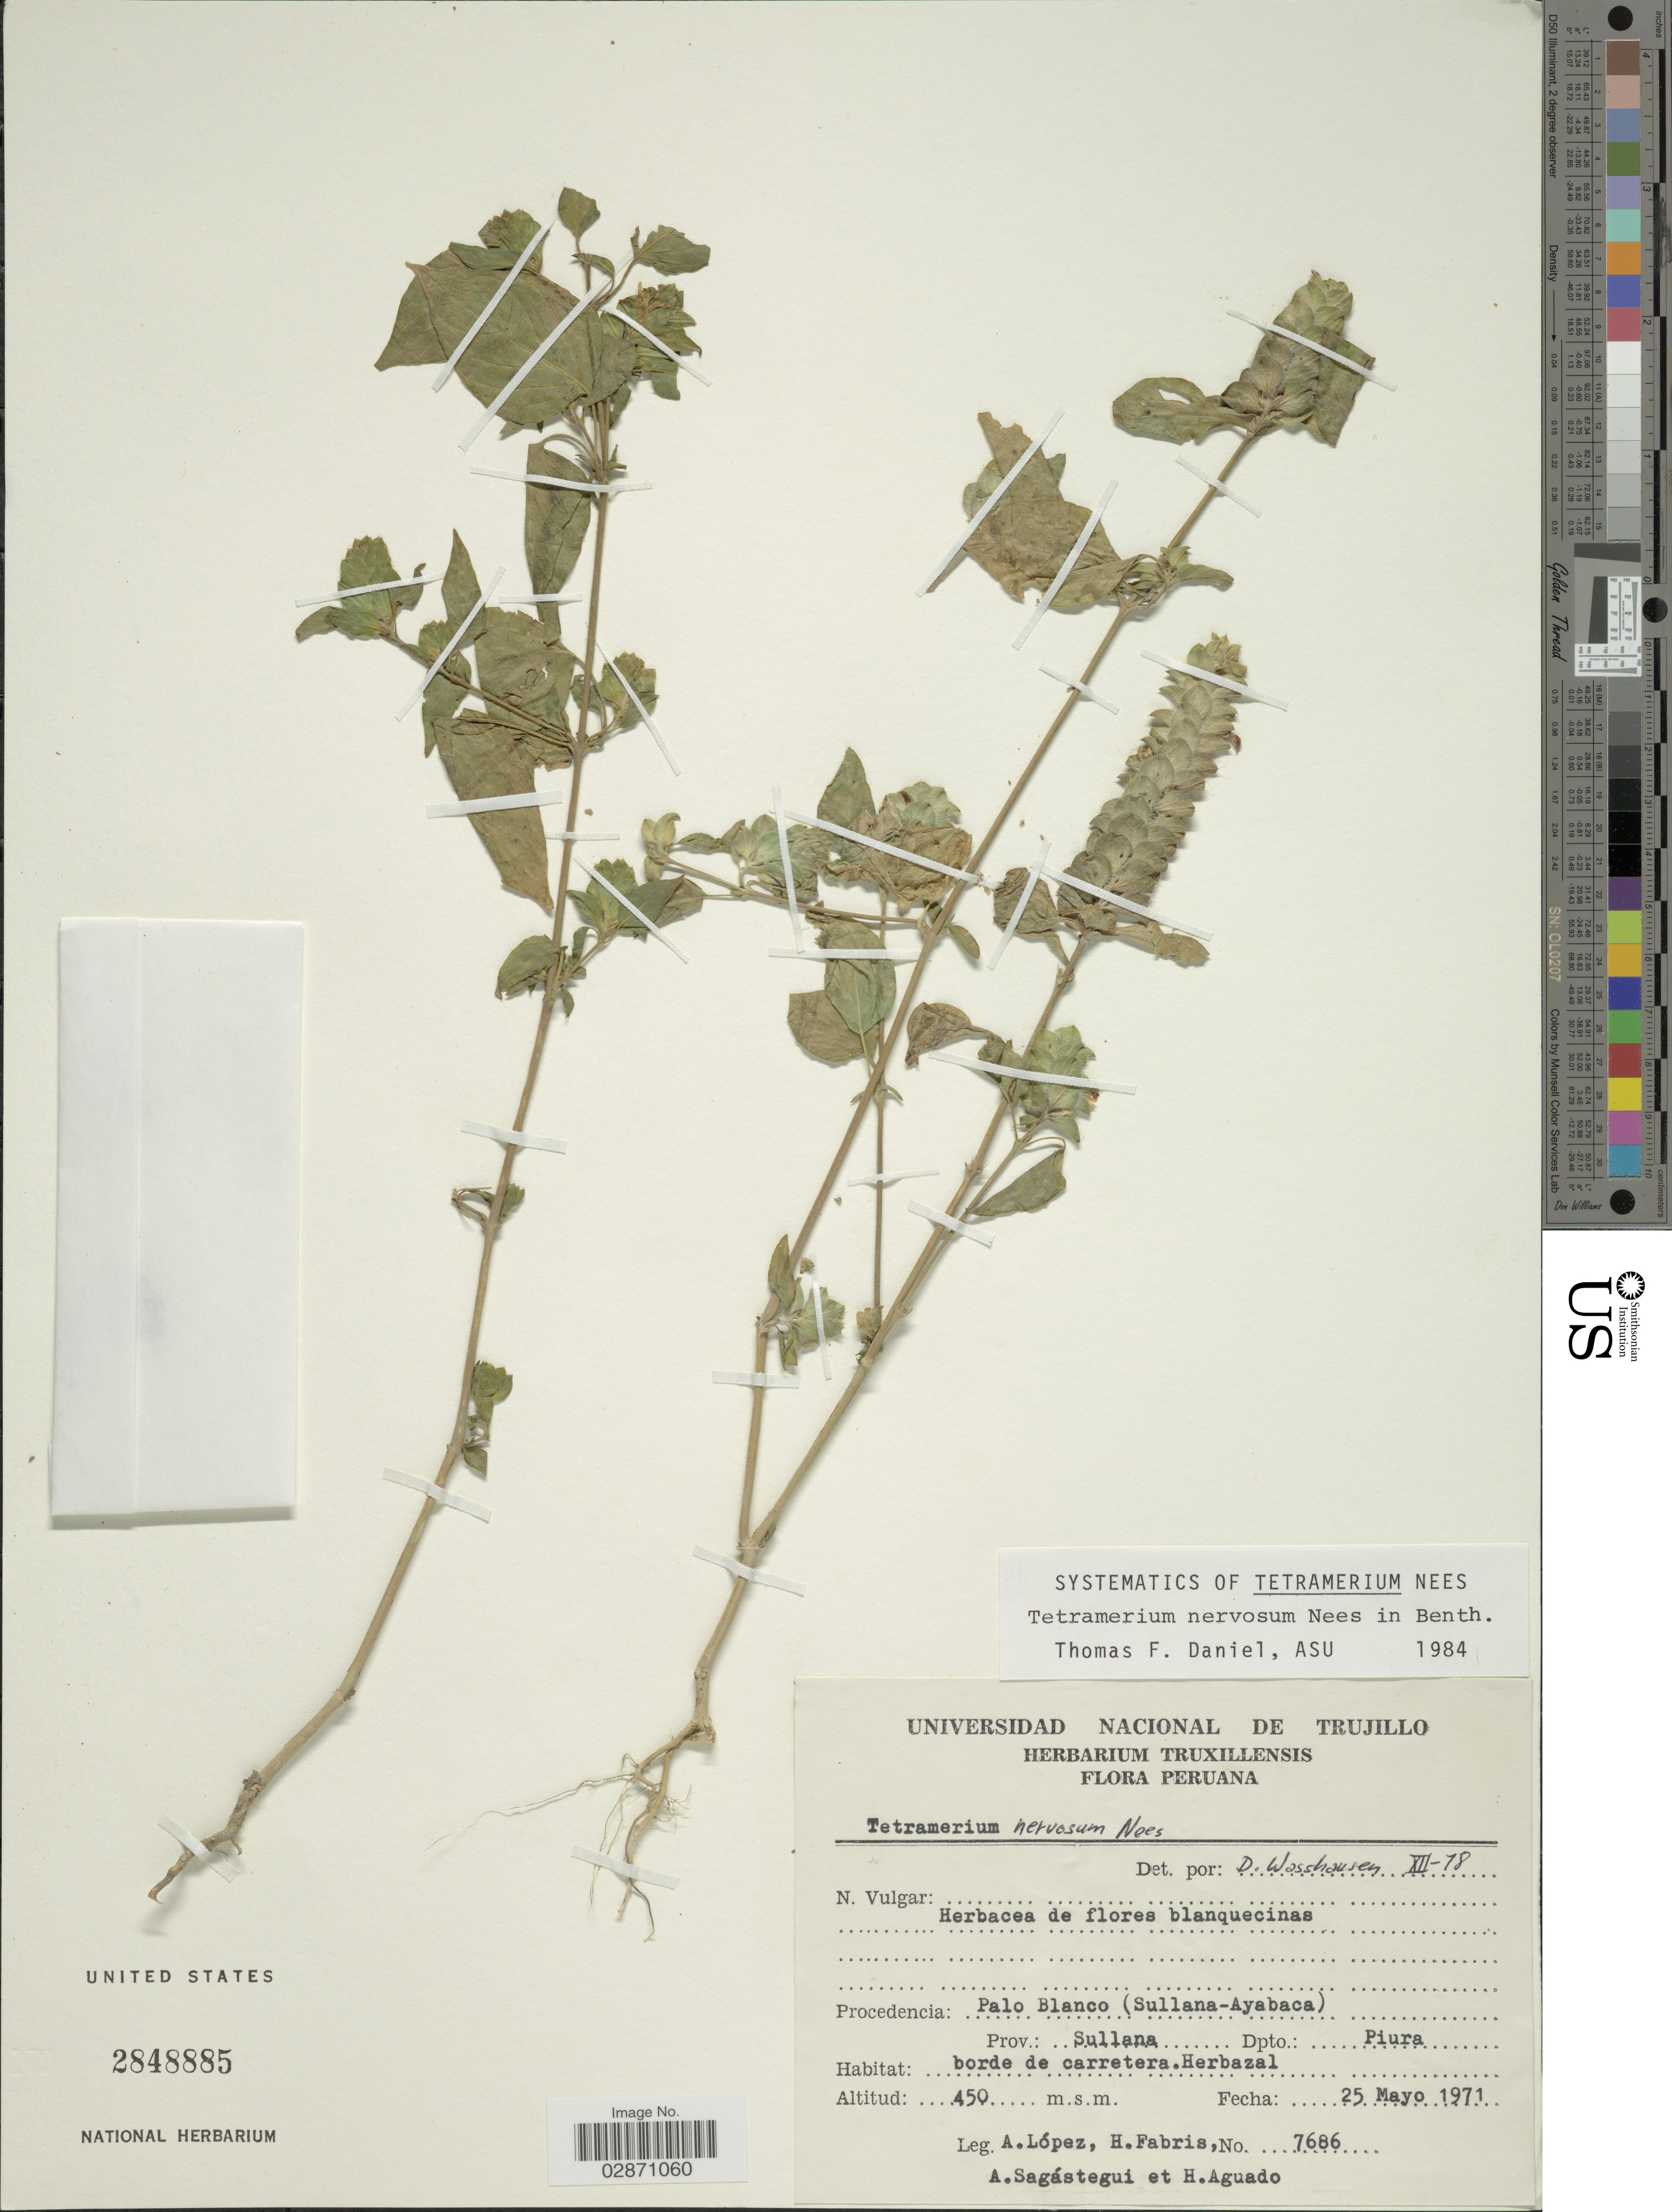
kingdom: Plantae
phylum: Tracheophyta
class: Magnoliopsida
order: Lamiales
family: Acanthaceae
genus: Tetramerium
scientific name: Tetramerium nervosum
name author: Nees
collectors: A. López, H. Fabris, A. Sagastegui & H. Aguado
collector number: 7686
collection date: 1971-05-25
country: Peru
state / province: Piura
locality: Palo Blanco (Sullana-Ayabaca), Prov. Sullana, Dpto. Piura.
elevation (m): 450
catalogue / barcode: US 2848885